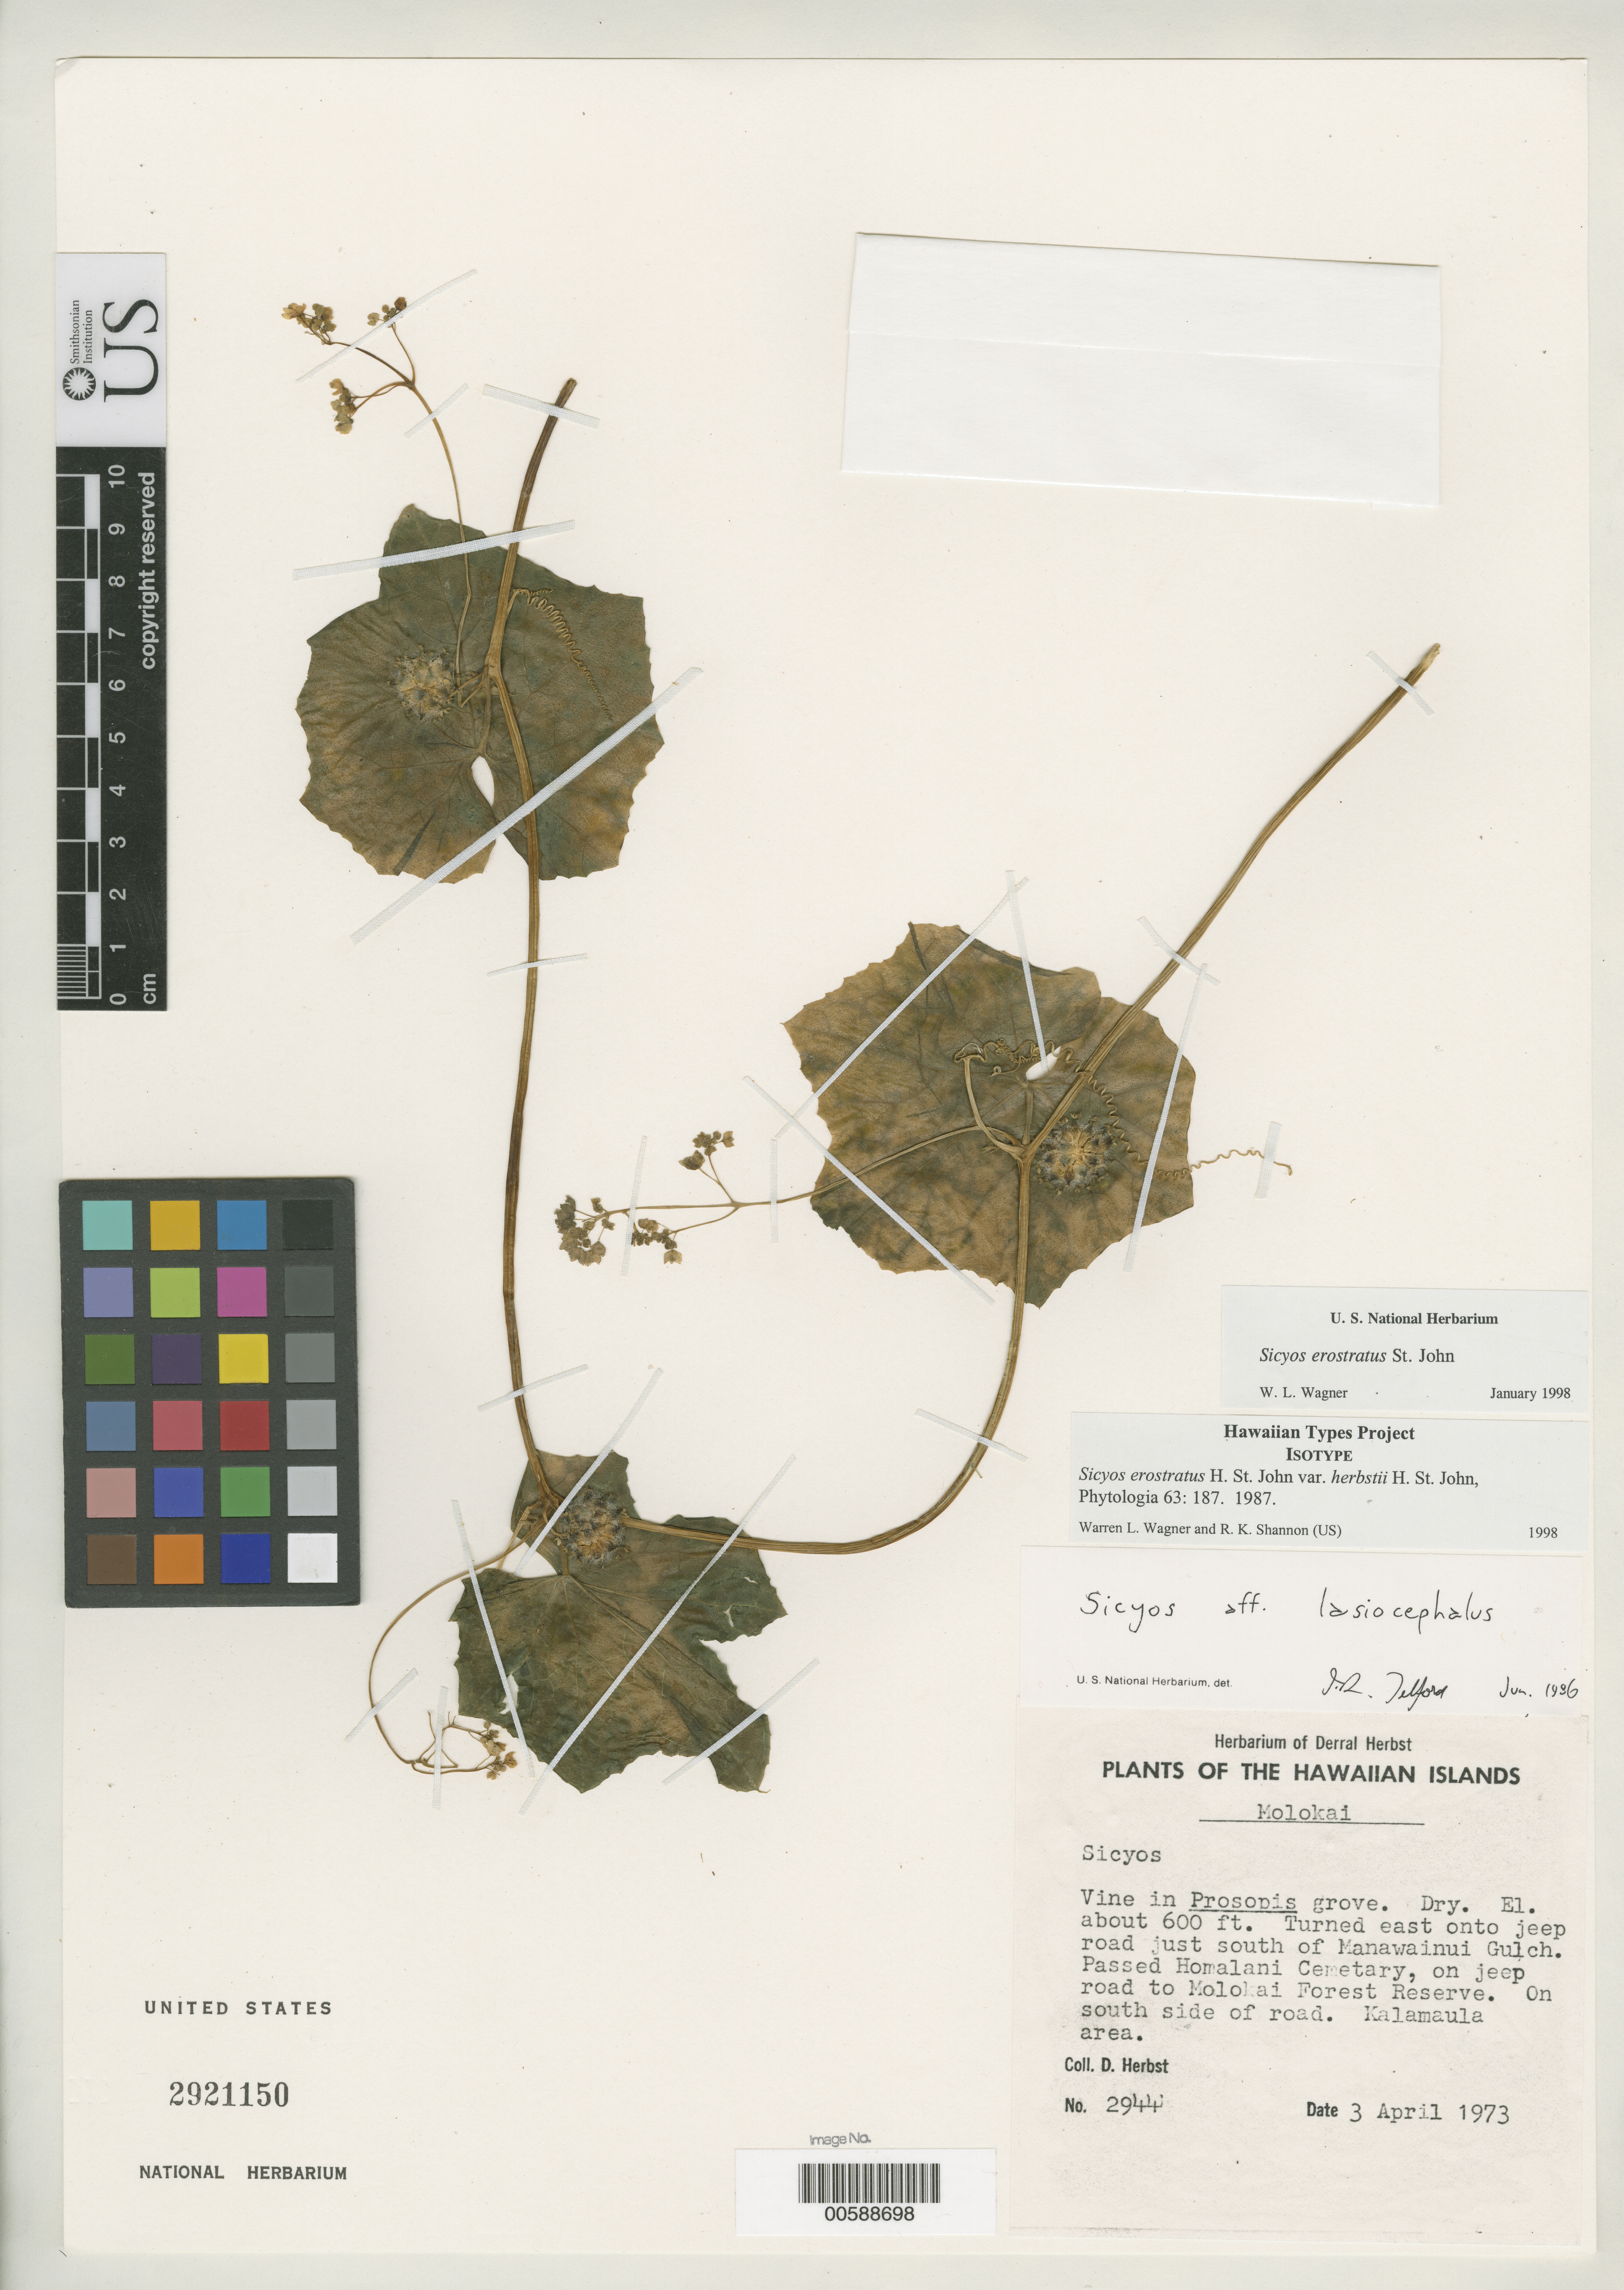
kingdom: Plantae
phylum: Tracheophyta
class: Magnoliopsida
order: Cucurbitales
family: Cucurbitaceae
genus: Sicyos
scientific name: Sicyos erostratus var. herbstii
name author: H. St. John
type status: Isotype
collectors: D. R. Herbst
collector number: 2944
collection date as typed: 03 Apr 1973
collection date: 1973-04-03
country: United States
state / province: Hawaii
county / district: Maui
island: Moloka'i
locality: Turned E onto Jeep Road just S of Manawainui Gulch, passed Homalani Cemetery, on Jeep Road to Molokai Forest Reserve.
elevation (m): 183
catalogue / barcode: US 2921150